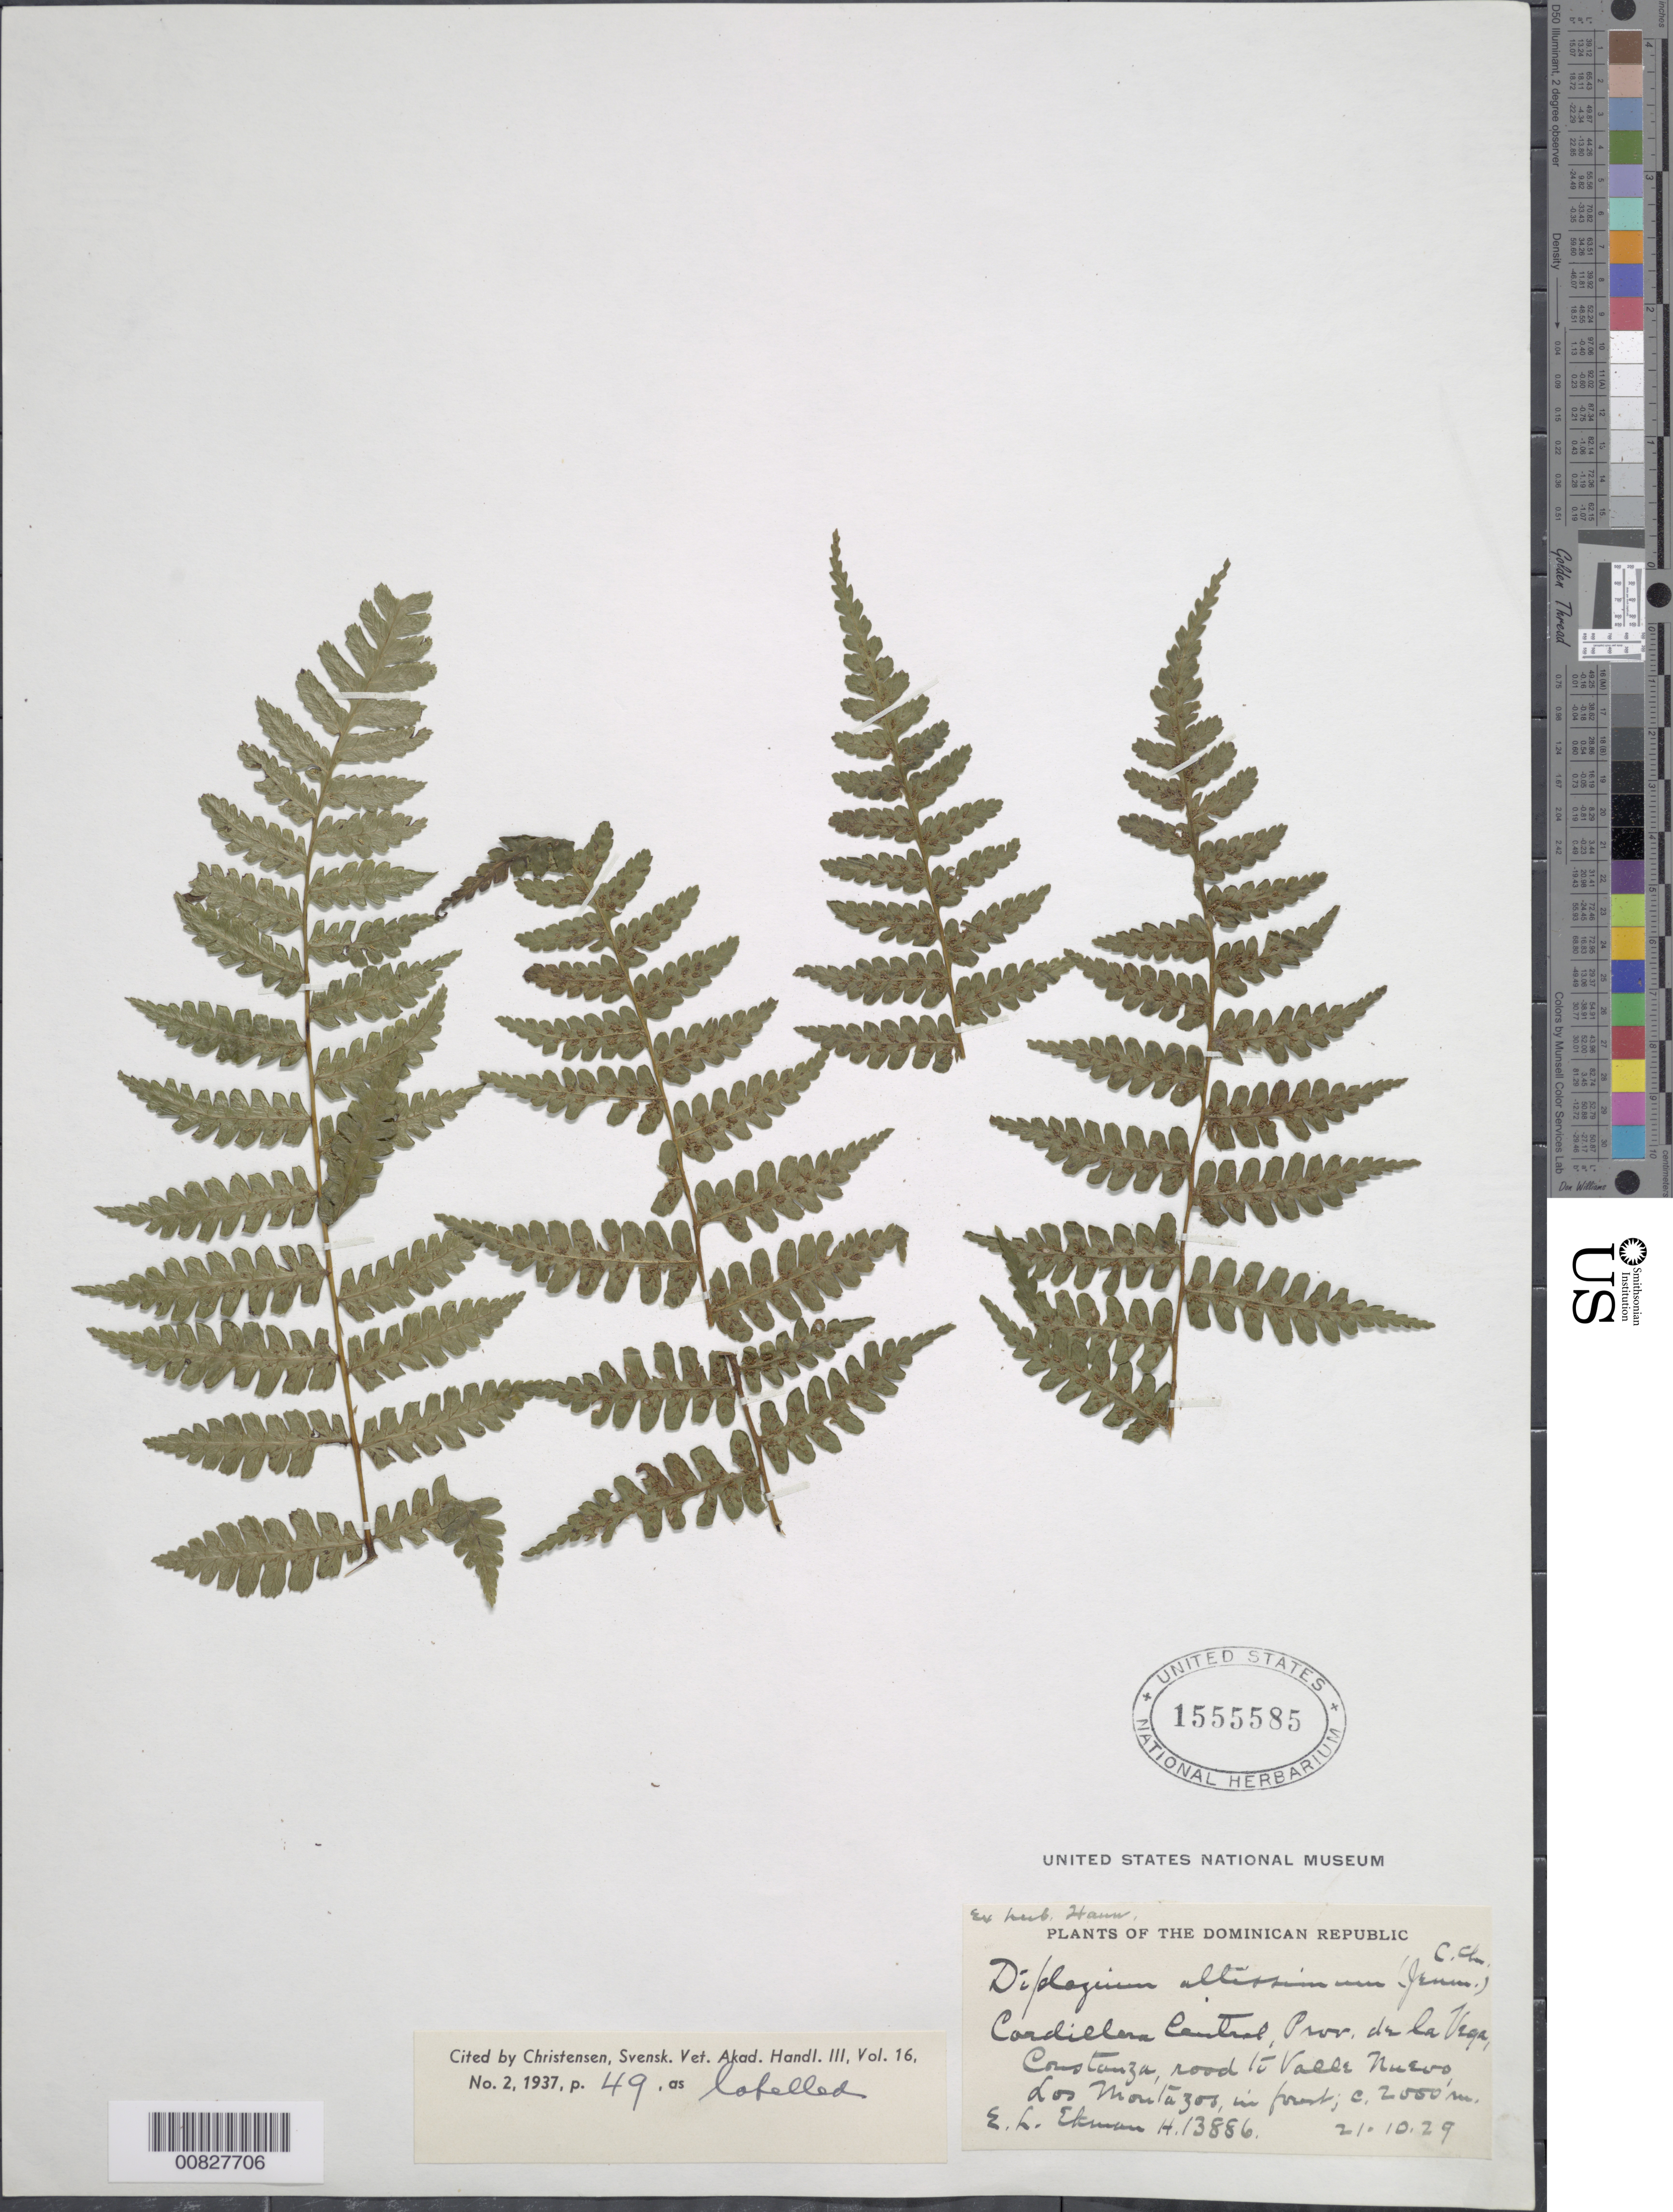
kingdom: Plantae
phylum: Tracheophyta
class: Polypodiopsida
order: Polypodiales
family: Athyriaceae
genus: Diplazium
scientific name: Diplazium altissimum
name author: (Jenman) C. Chr.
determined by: Christensen, C. F. A.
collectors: E. L. Ekman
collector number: H 13886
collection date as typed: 21 Oct 1929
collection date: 1929-10-21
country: Dominican Republic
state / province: La Vega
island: Hispaniola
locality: Cordillera Central, Constanza, road to Valle Nuevo, Los Montazos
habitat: Forest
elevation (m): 2000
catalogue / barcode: US 1555585